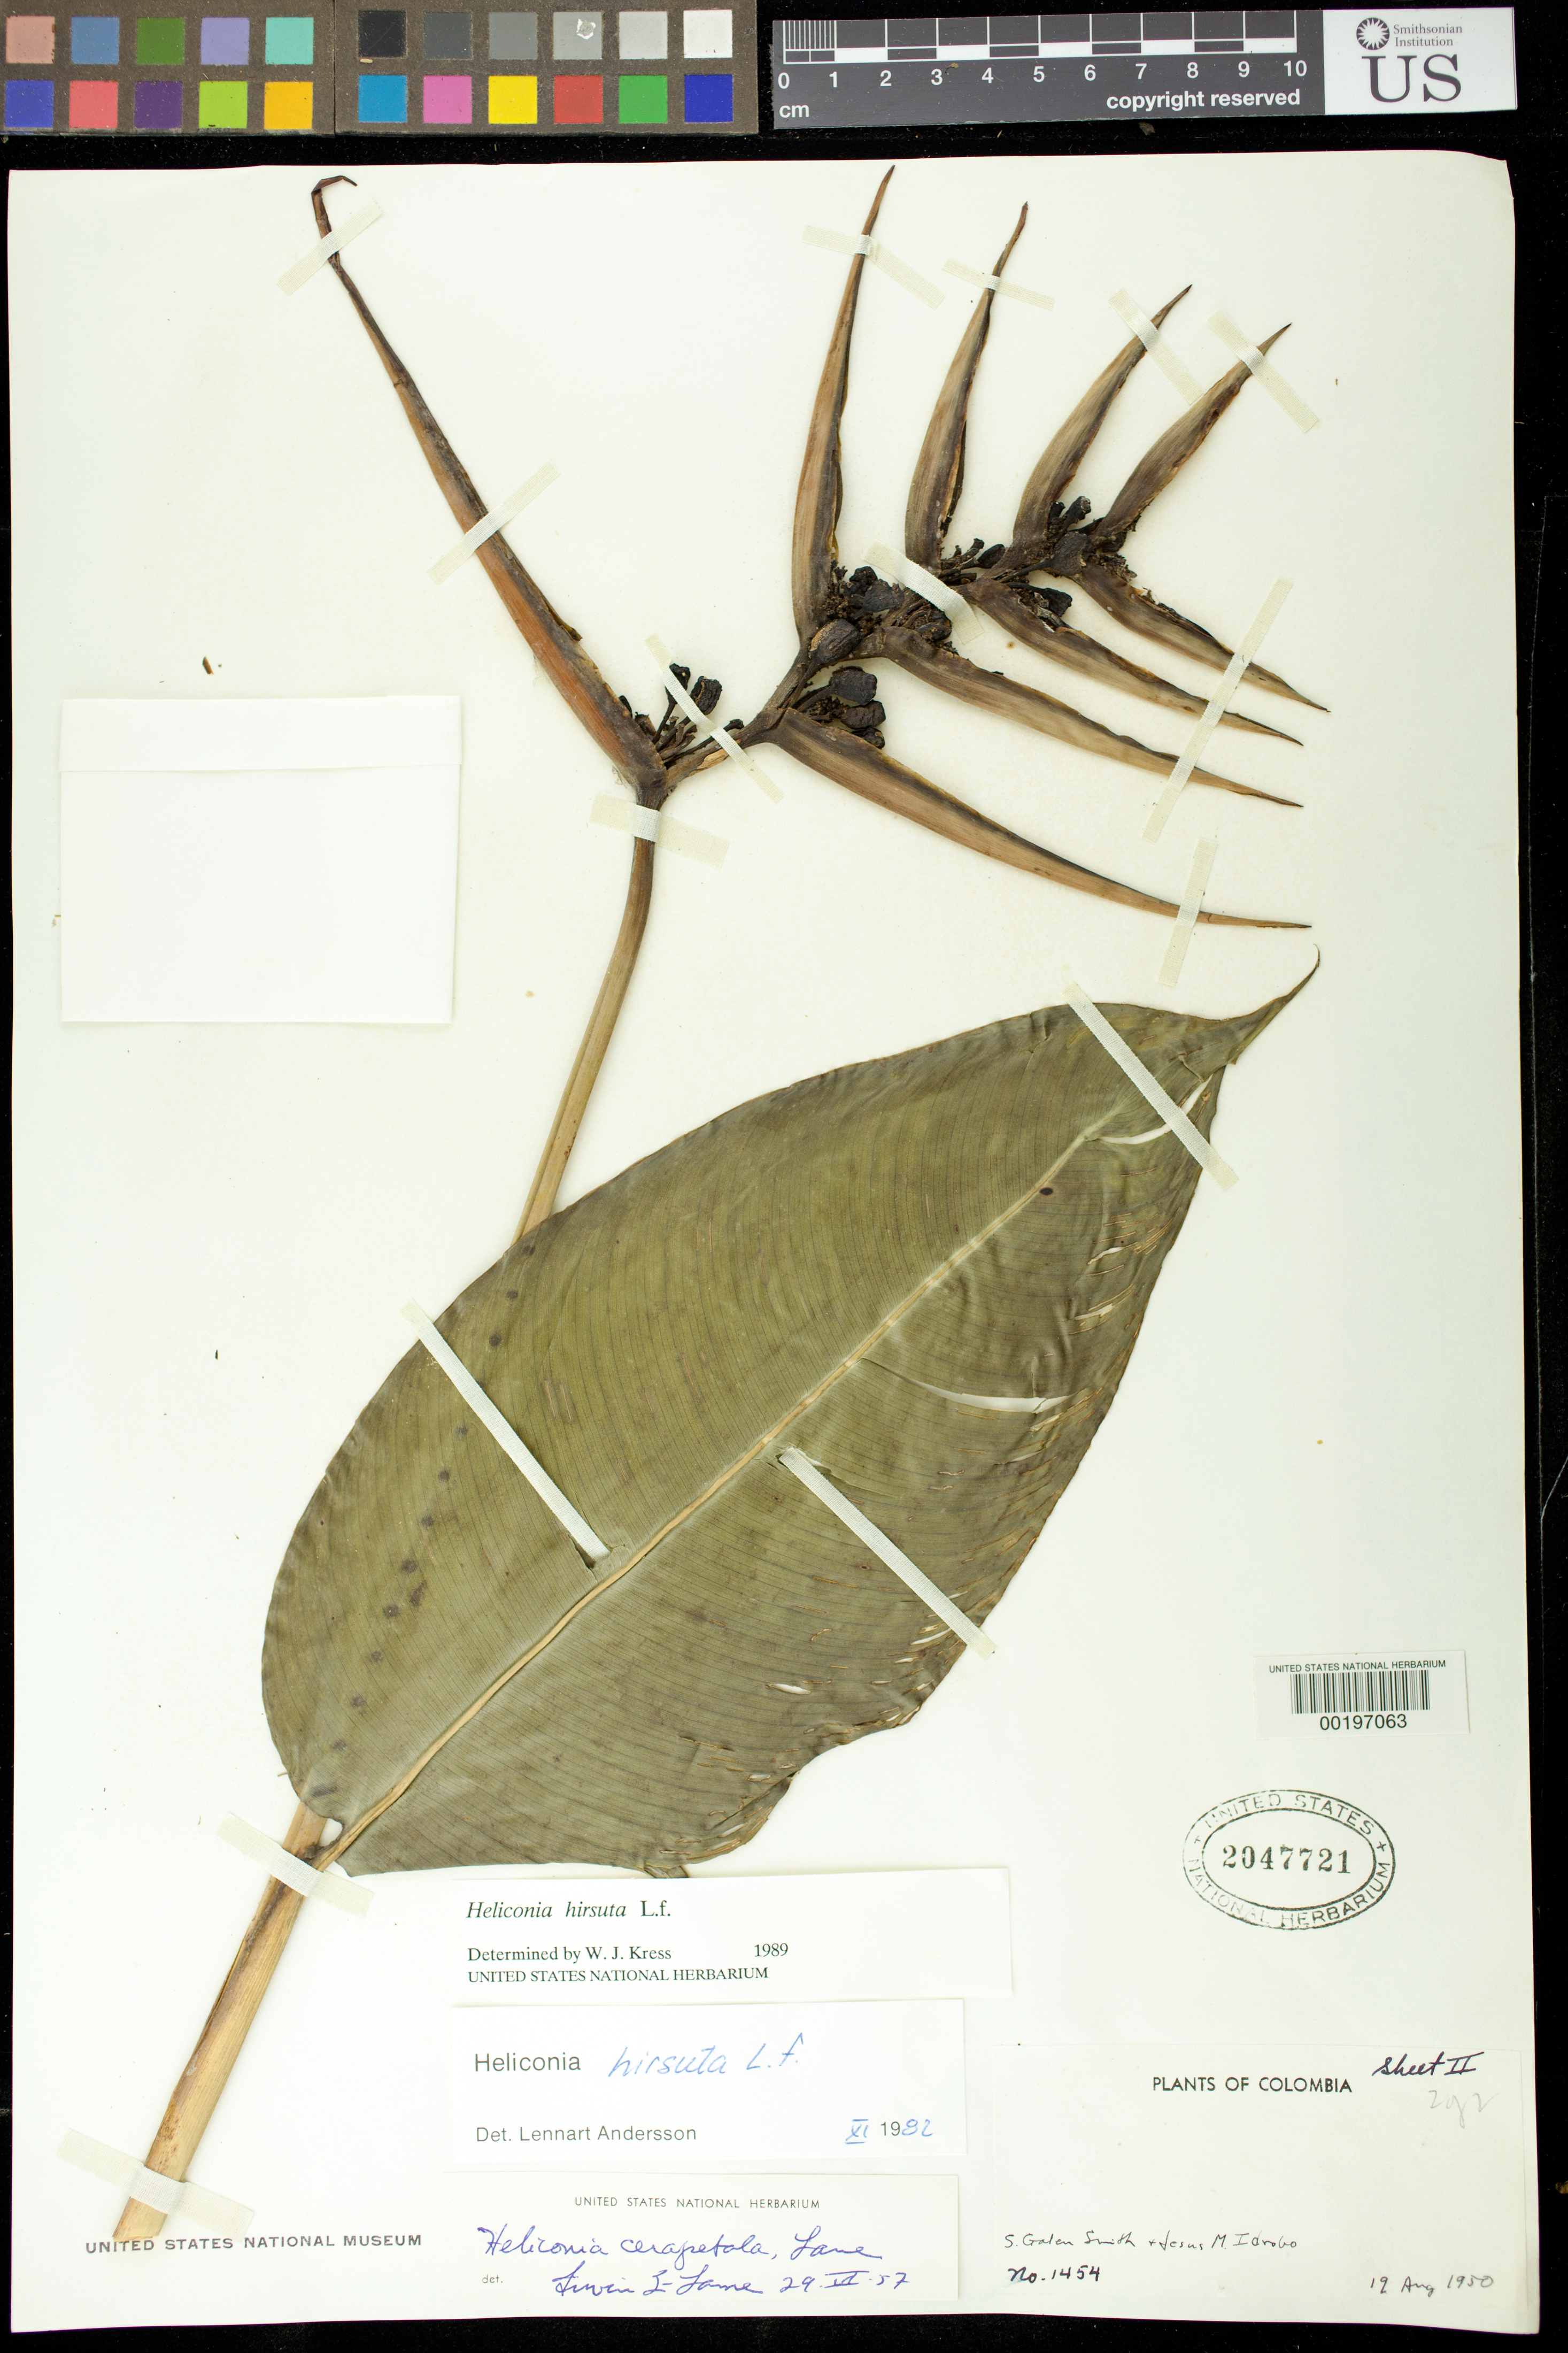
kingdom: Plantae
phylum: Tracheophyta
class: Liliopsida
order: Zingiberales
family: Heliconiaceae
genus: Heliconia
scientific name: Heliconia hirsuta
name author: L. f.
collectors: S. G. Smith & J. M. Idrobo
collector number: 1454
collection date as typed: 19 Aug 1950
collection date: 1950-08-19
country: Colombia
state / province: Meta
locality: N side of river near junction of Guejar and Zanza Rivers, N end of Cordillera Macarena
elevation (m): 500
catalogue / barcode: US 2047721